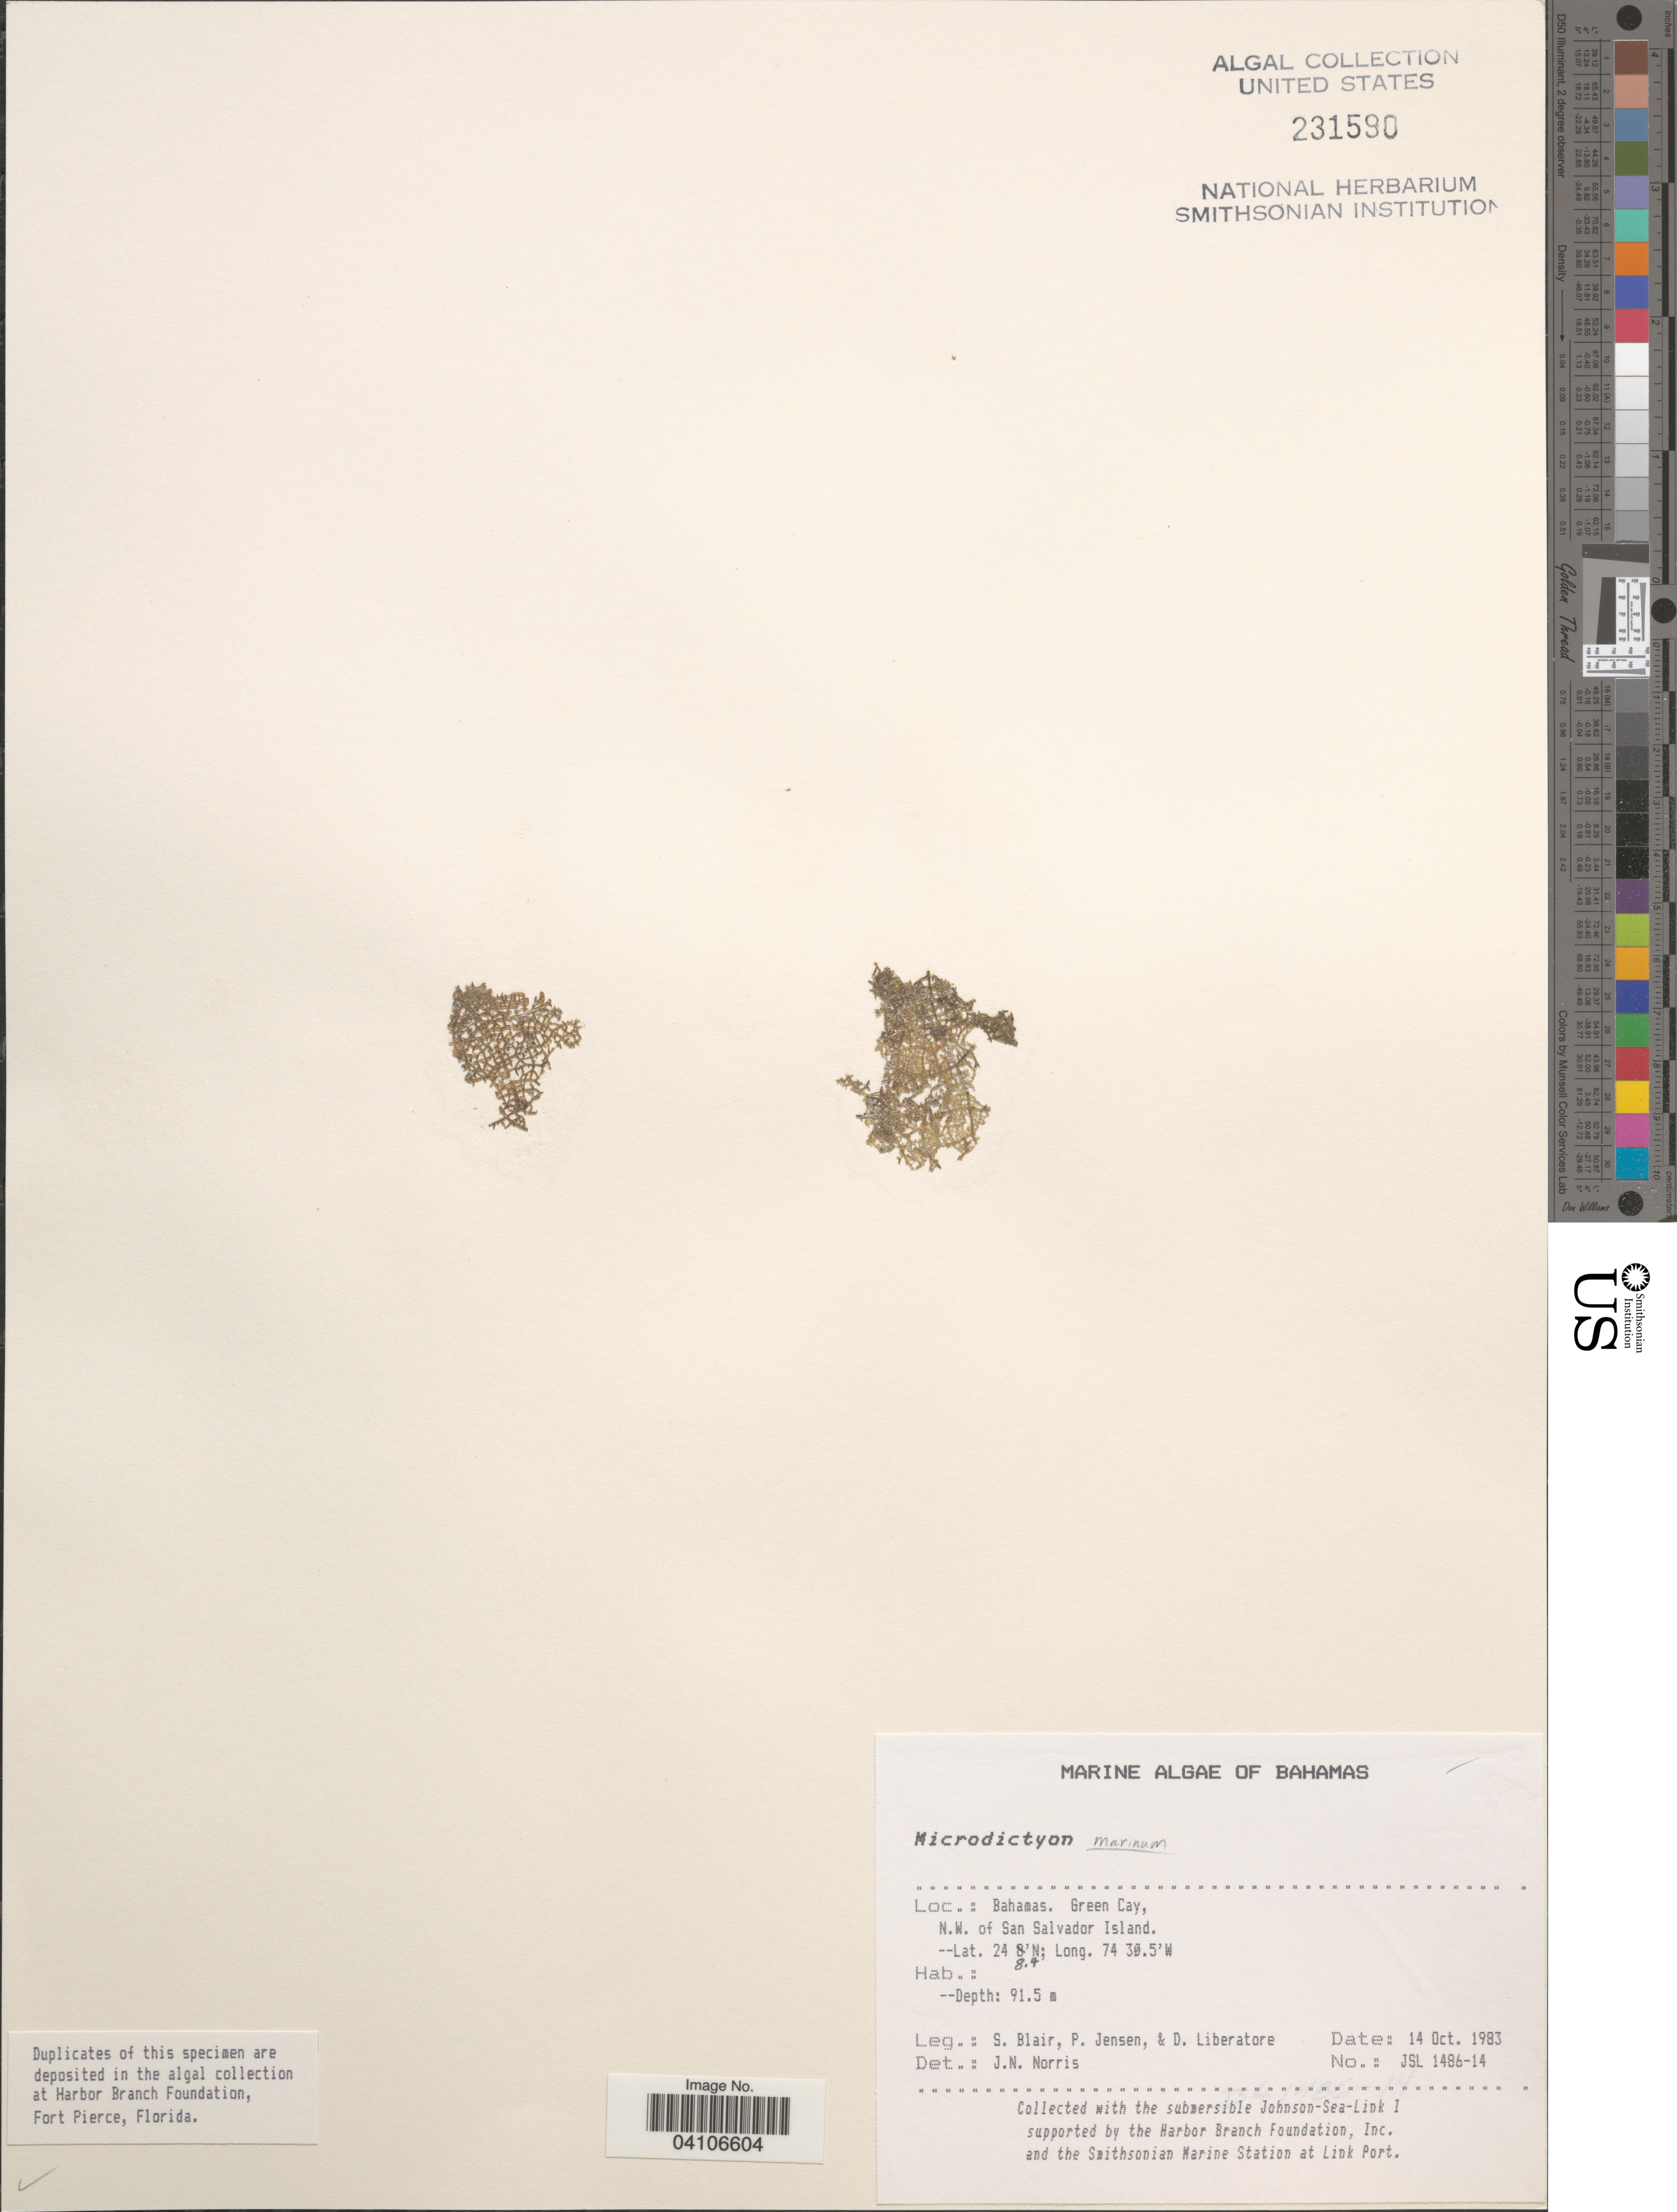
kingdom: Plantae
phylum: Chlorophyta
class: Ulvophyceae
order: Cladophorales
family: Anadyomenaceae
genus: Microdictyon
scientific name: Microdictyon marinum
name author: (Bory) P.C. Silva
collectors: S. M. Blair, P. Jensen & D. Liberatore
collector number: JSL 1486-14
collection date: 1983-10-14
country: Bahamas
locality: Green Cay, N.W. of San Salvador Island.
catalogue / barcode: US 231590